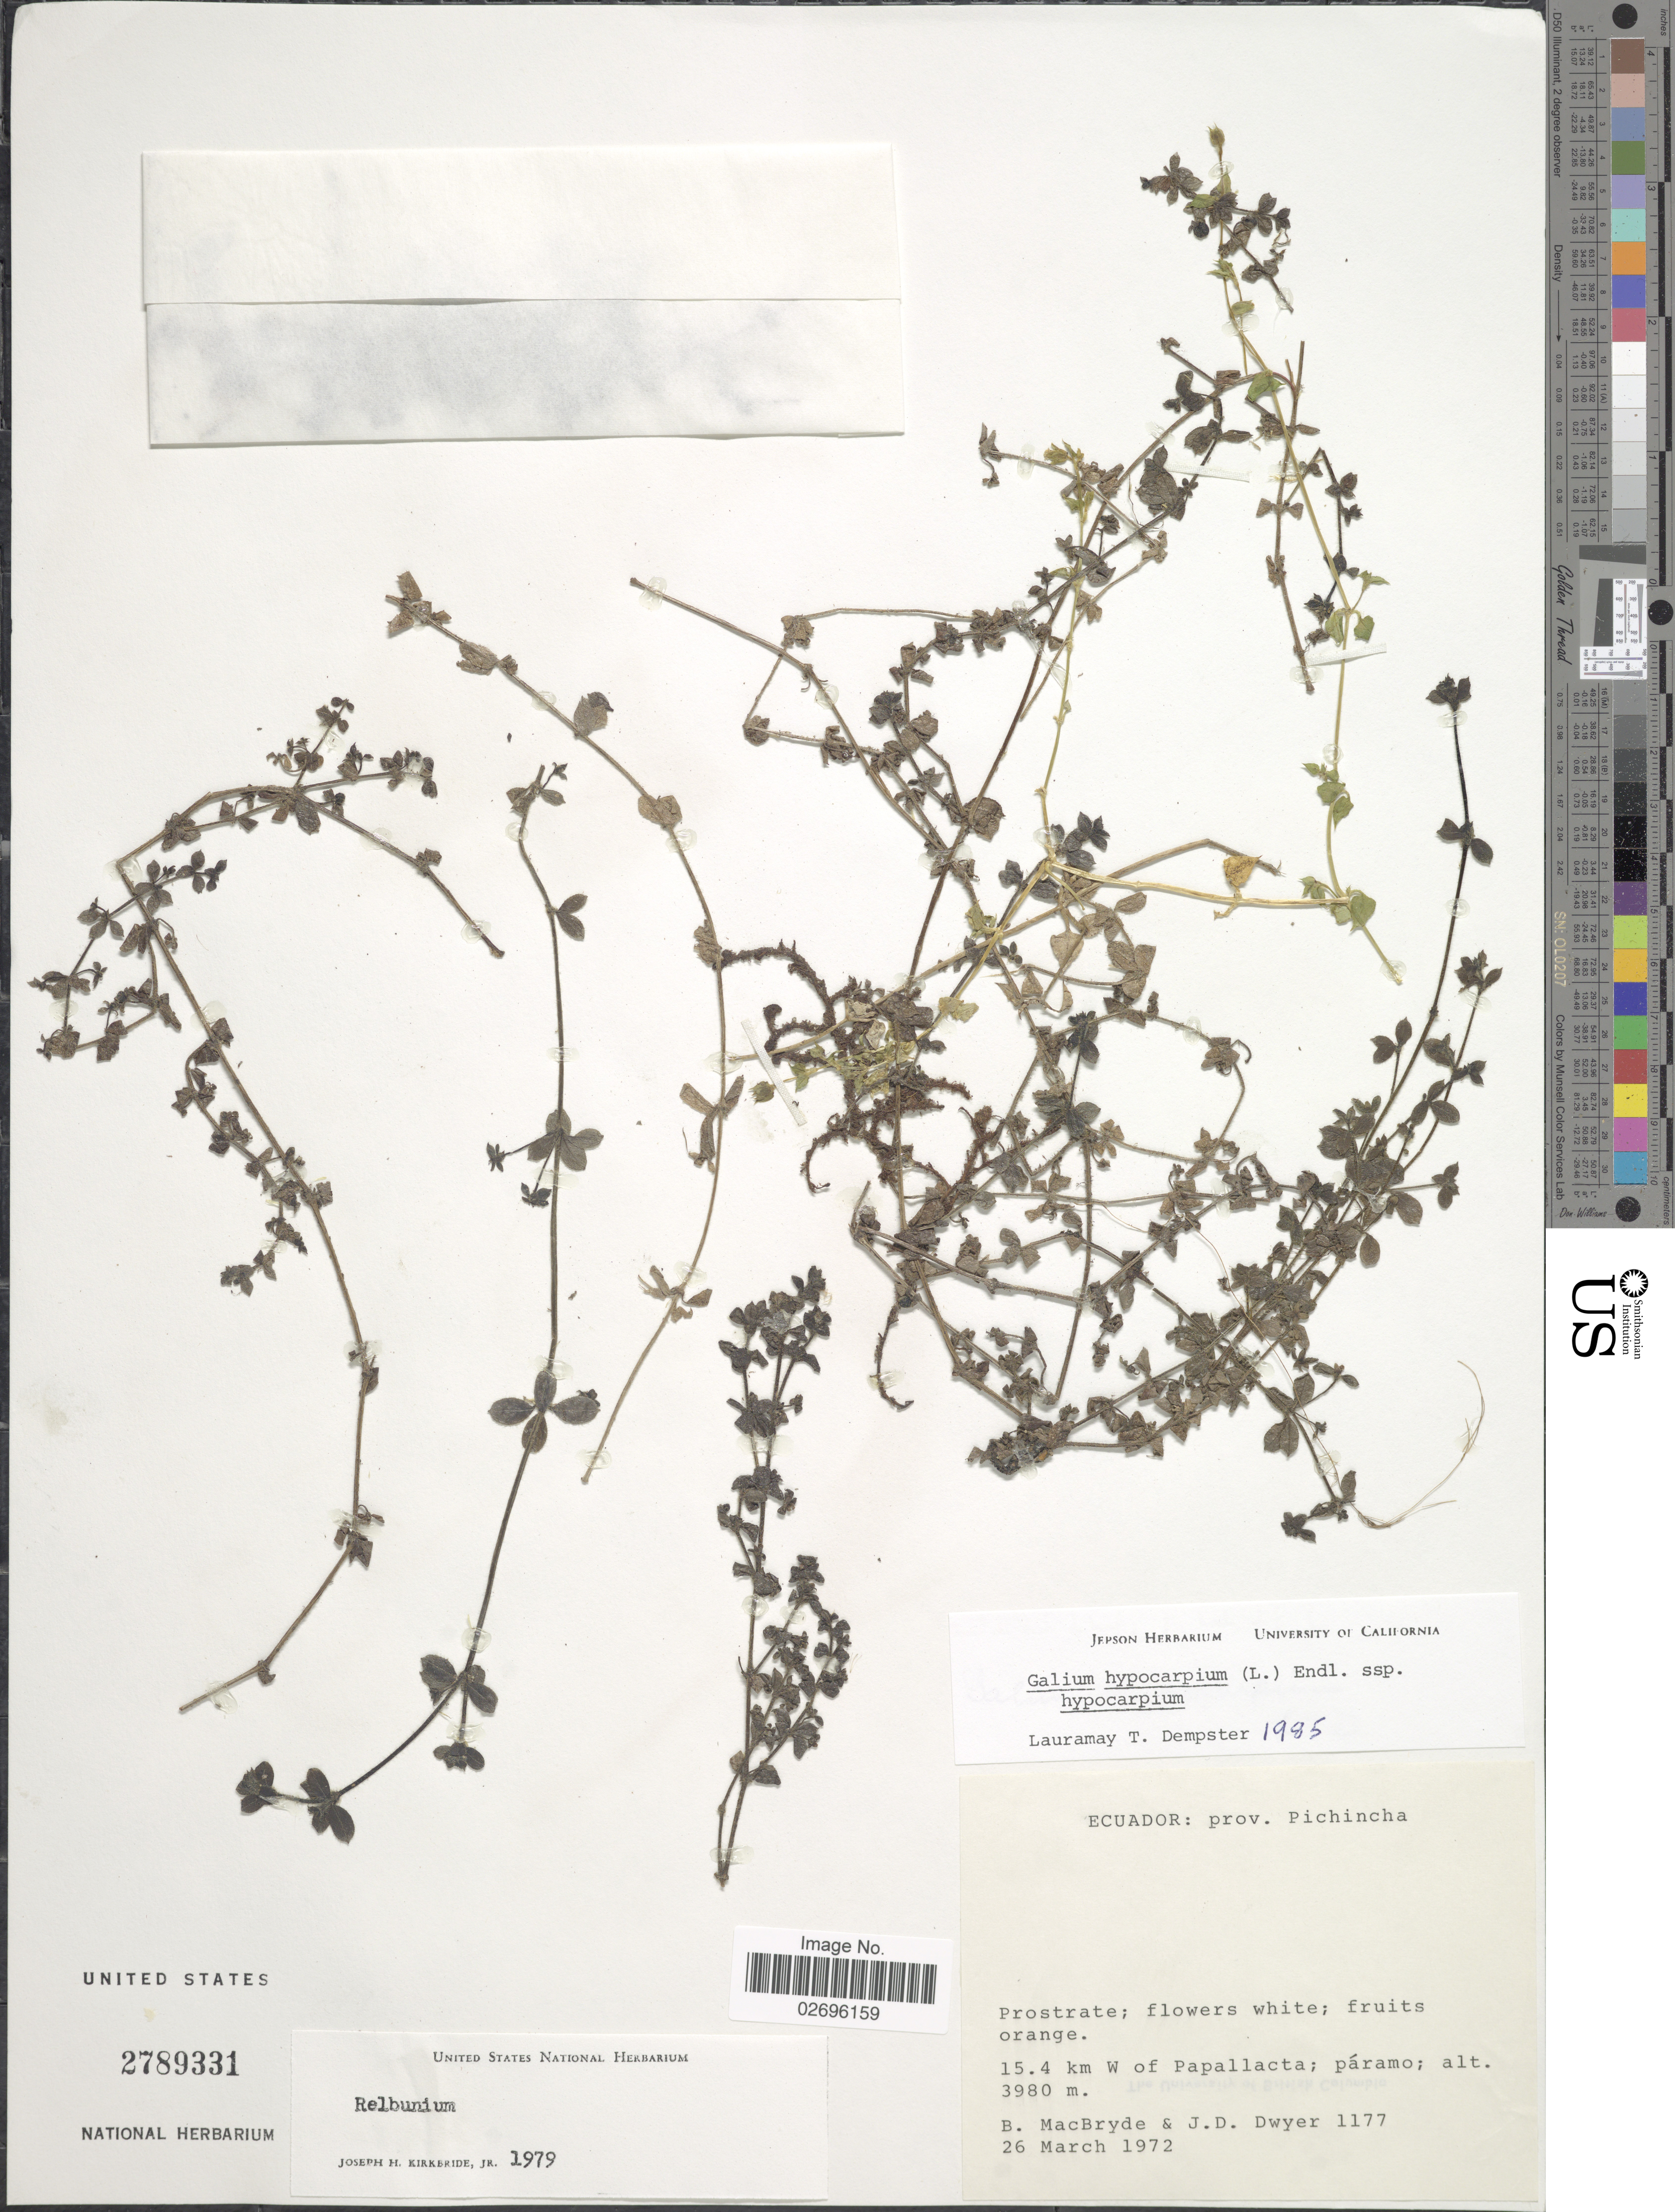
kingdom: Plantae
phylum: Tracheophyta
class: Magnoliopsida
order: Gentianales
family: Rubiaceae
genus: Galium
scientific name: Galium hypocarpium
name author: (L.) Endl. ex Griseb.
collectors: B. MacBryde & J. D. Dwyer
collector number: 1177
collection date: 1972-03-26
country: Ecuador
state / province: Pichincha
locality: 15.4 km W of Papallacta; páramo.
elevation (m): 3980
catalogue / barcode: US 2789331